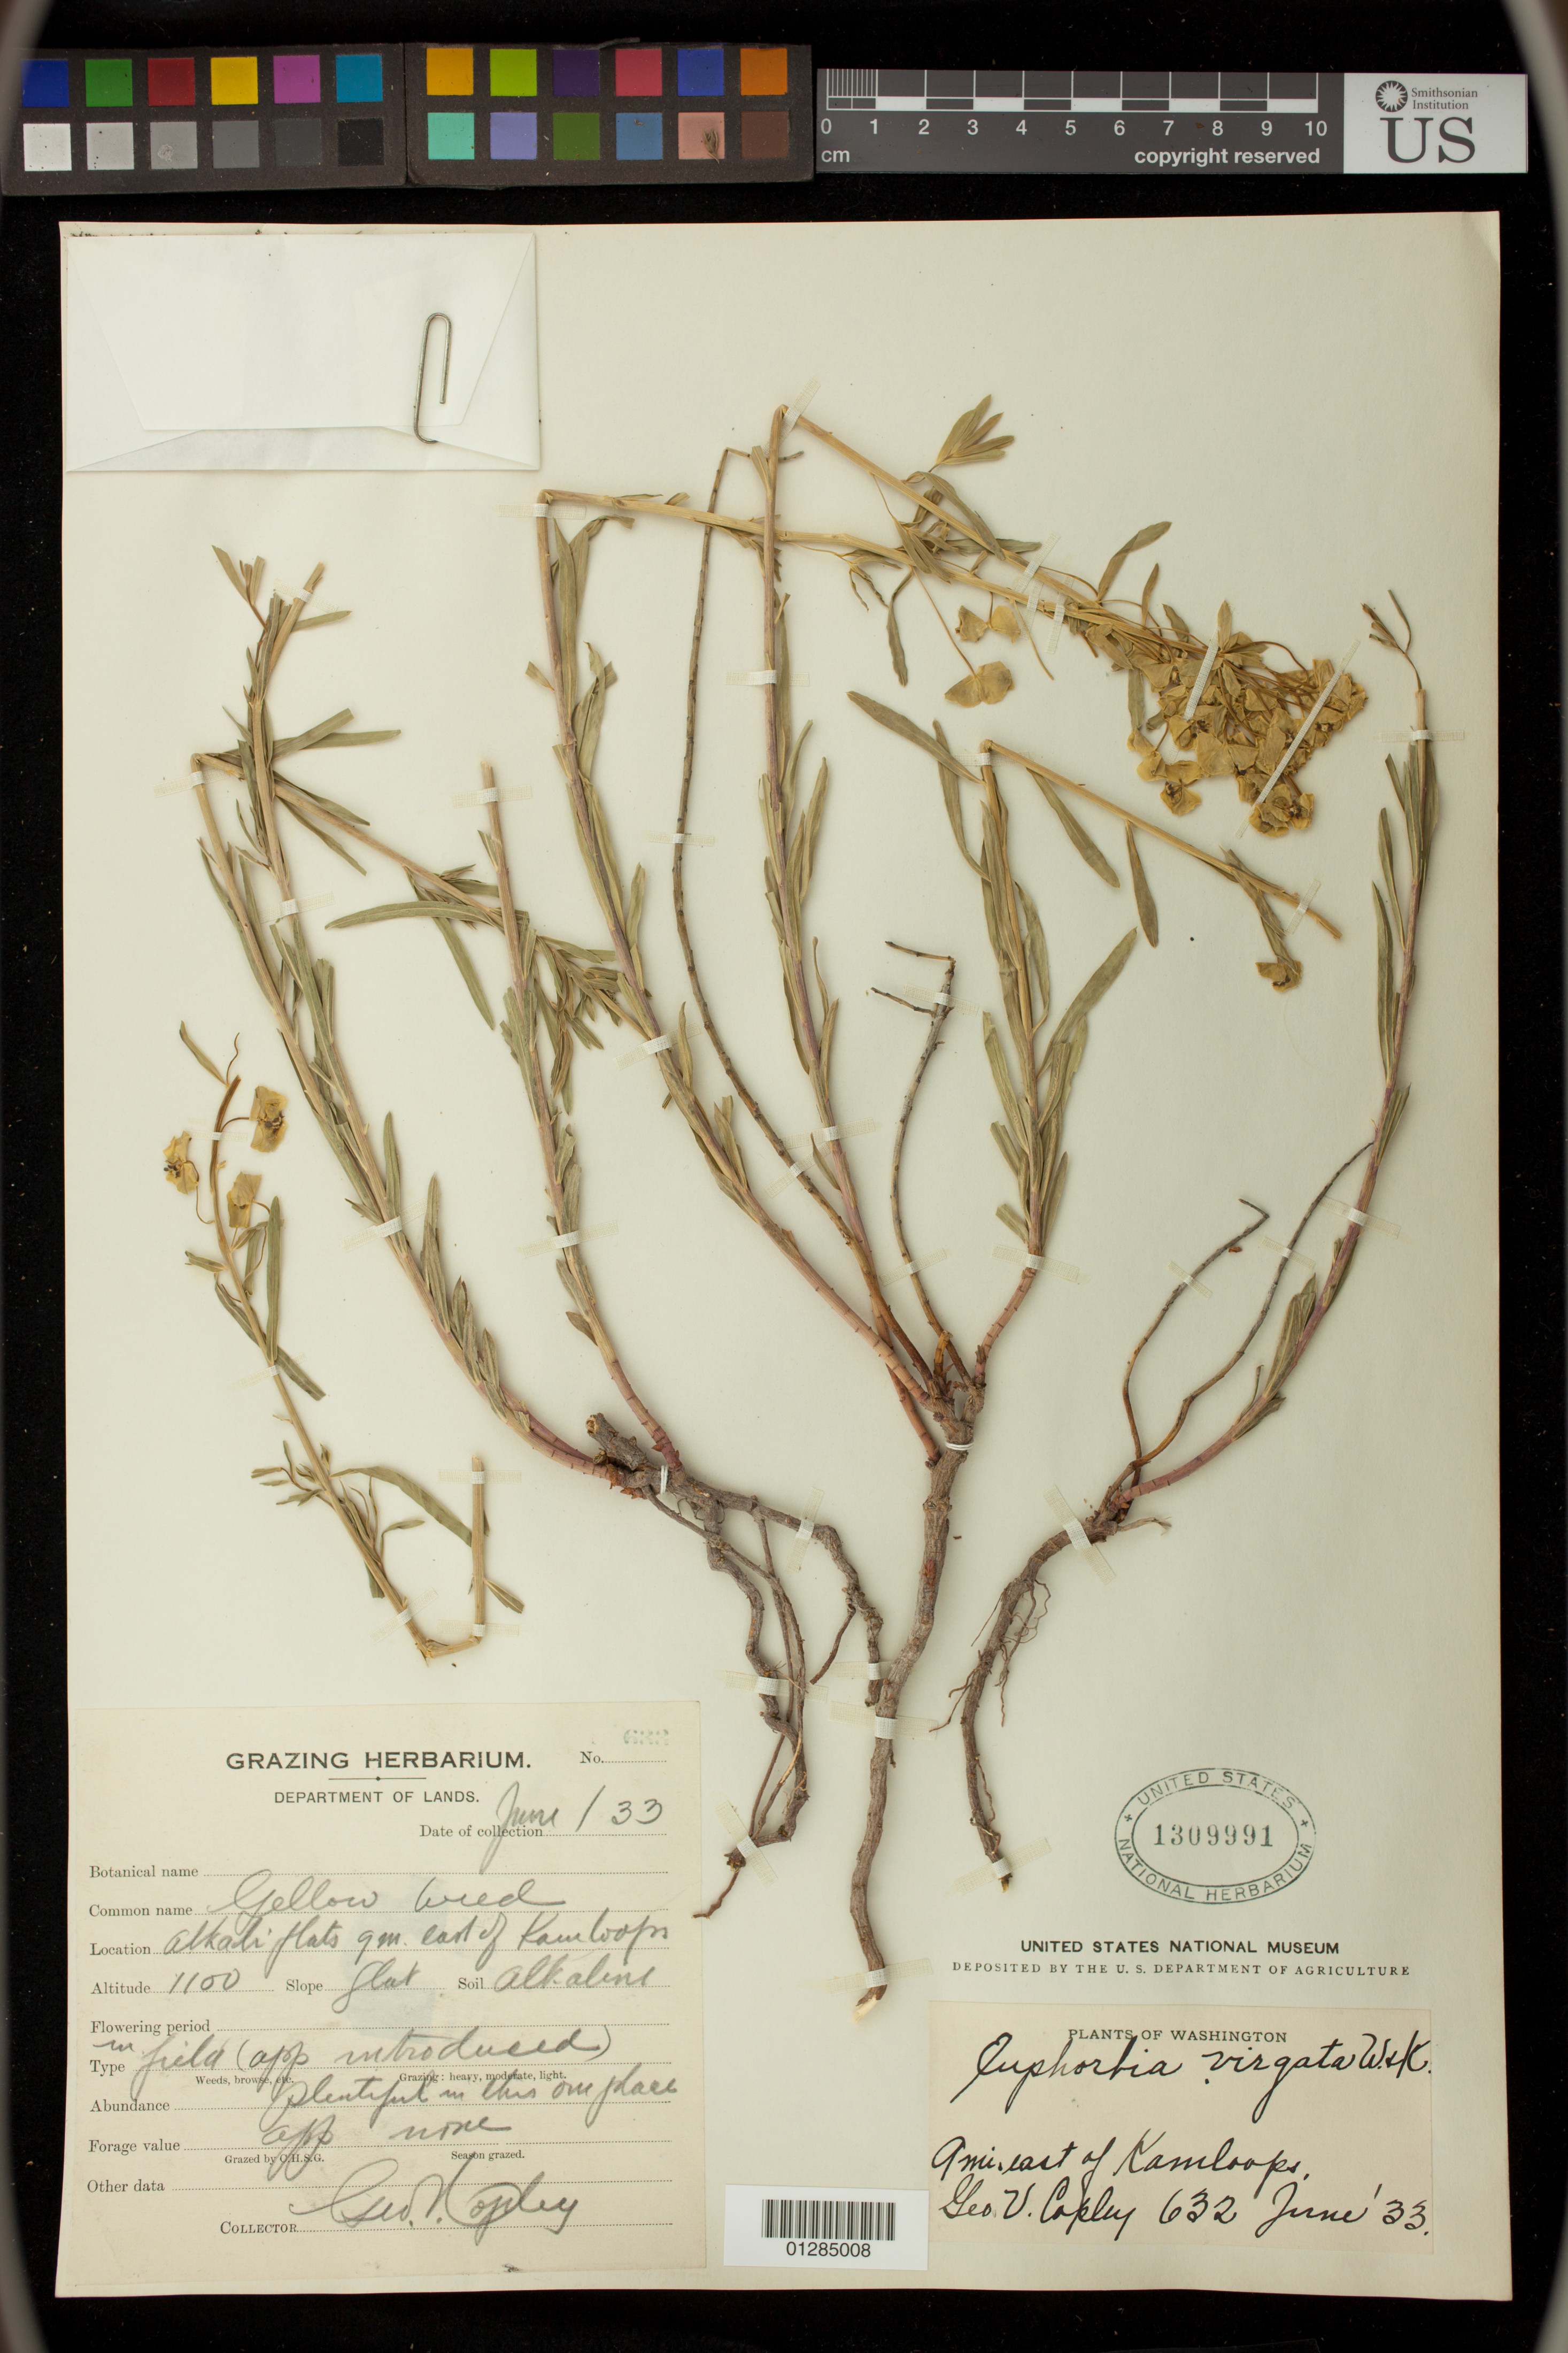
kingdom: Plantae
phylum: Tracheophyta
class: Magnoliopsida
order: Malpighiales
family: Euphorbiaceae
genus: Euphorbia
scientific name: Euphorbia esula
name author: L.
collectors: V. Copley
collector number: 632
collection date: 1933-06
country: United States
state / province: Washington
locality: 9 mi. east of Kamloops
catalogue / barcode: US 1309991